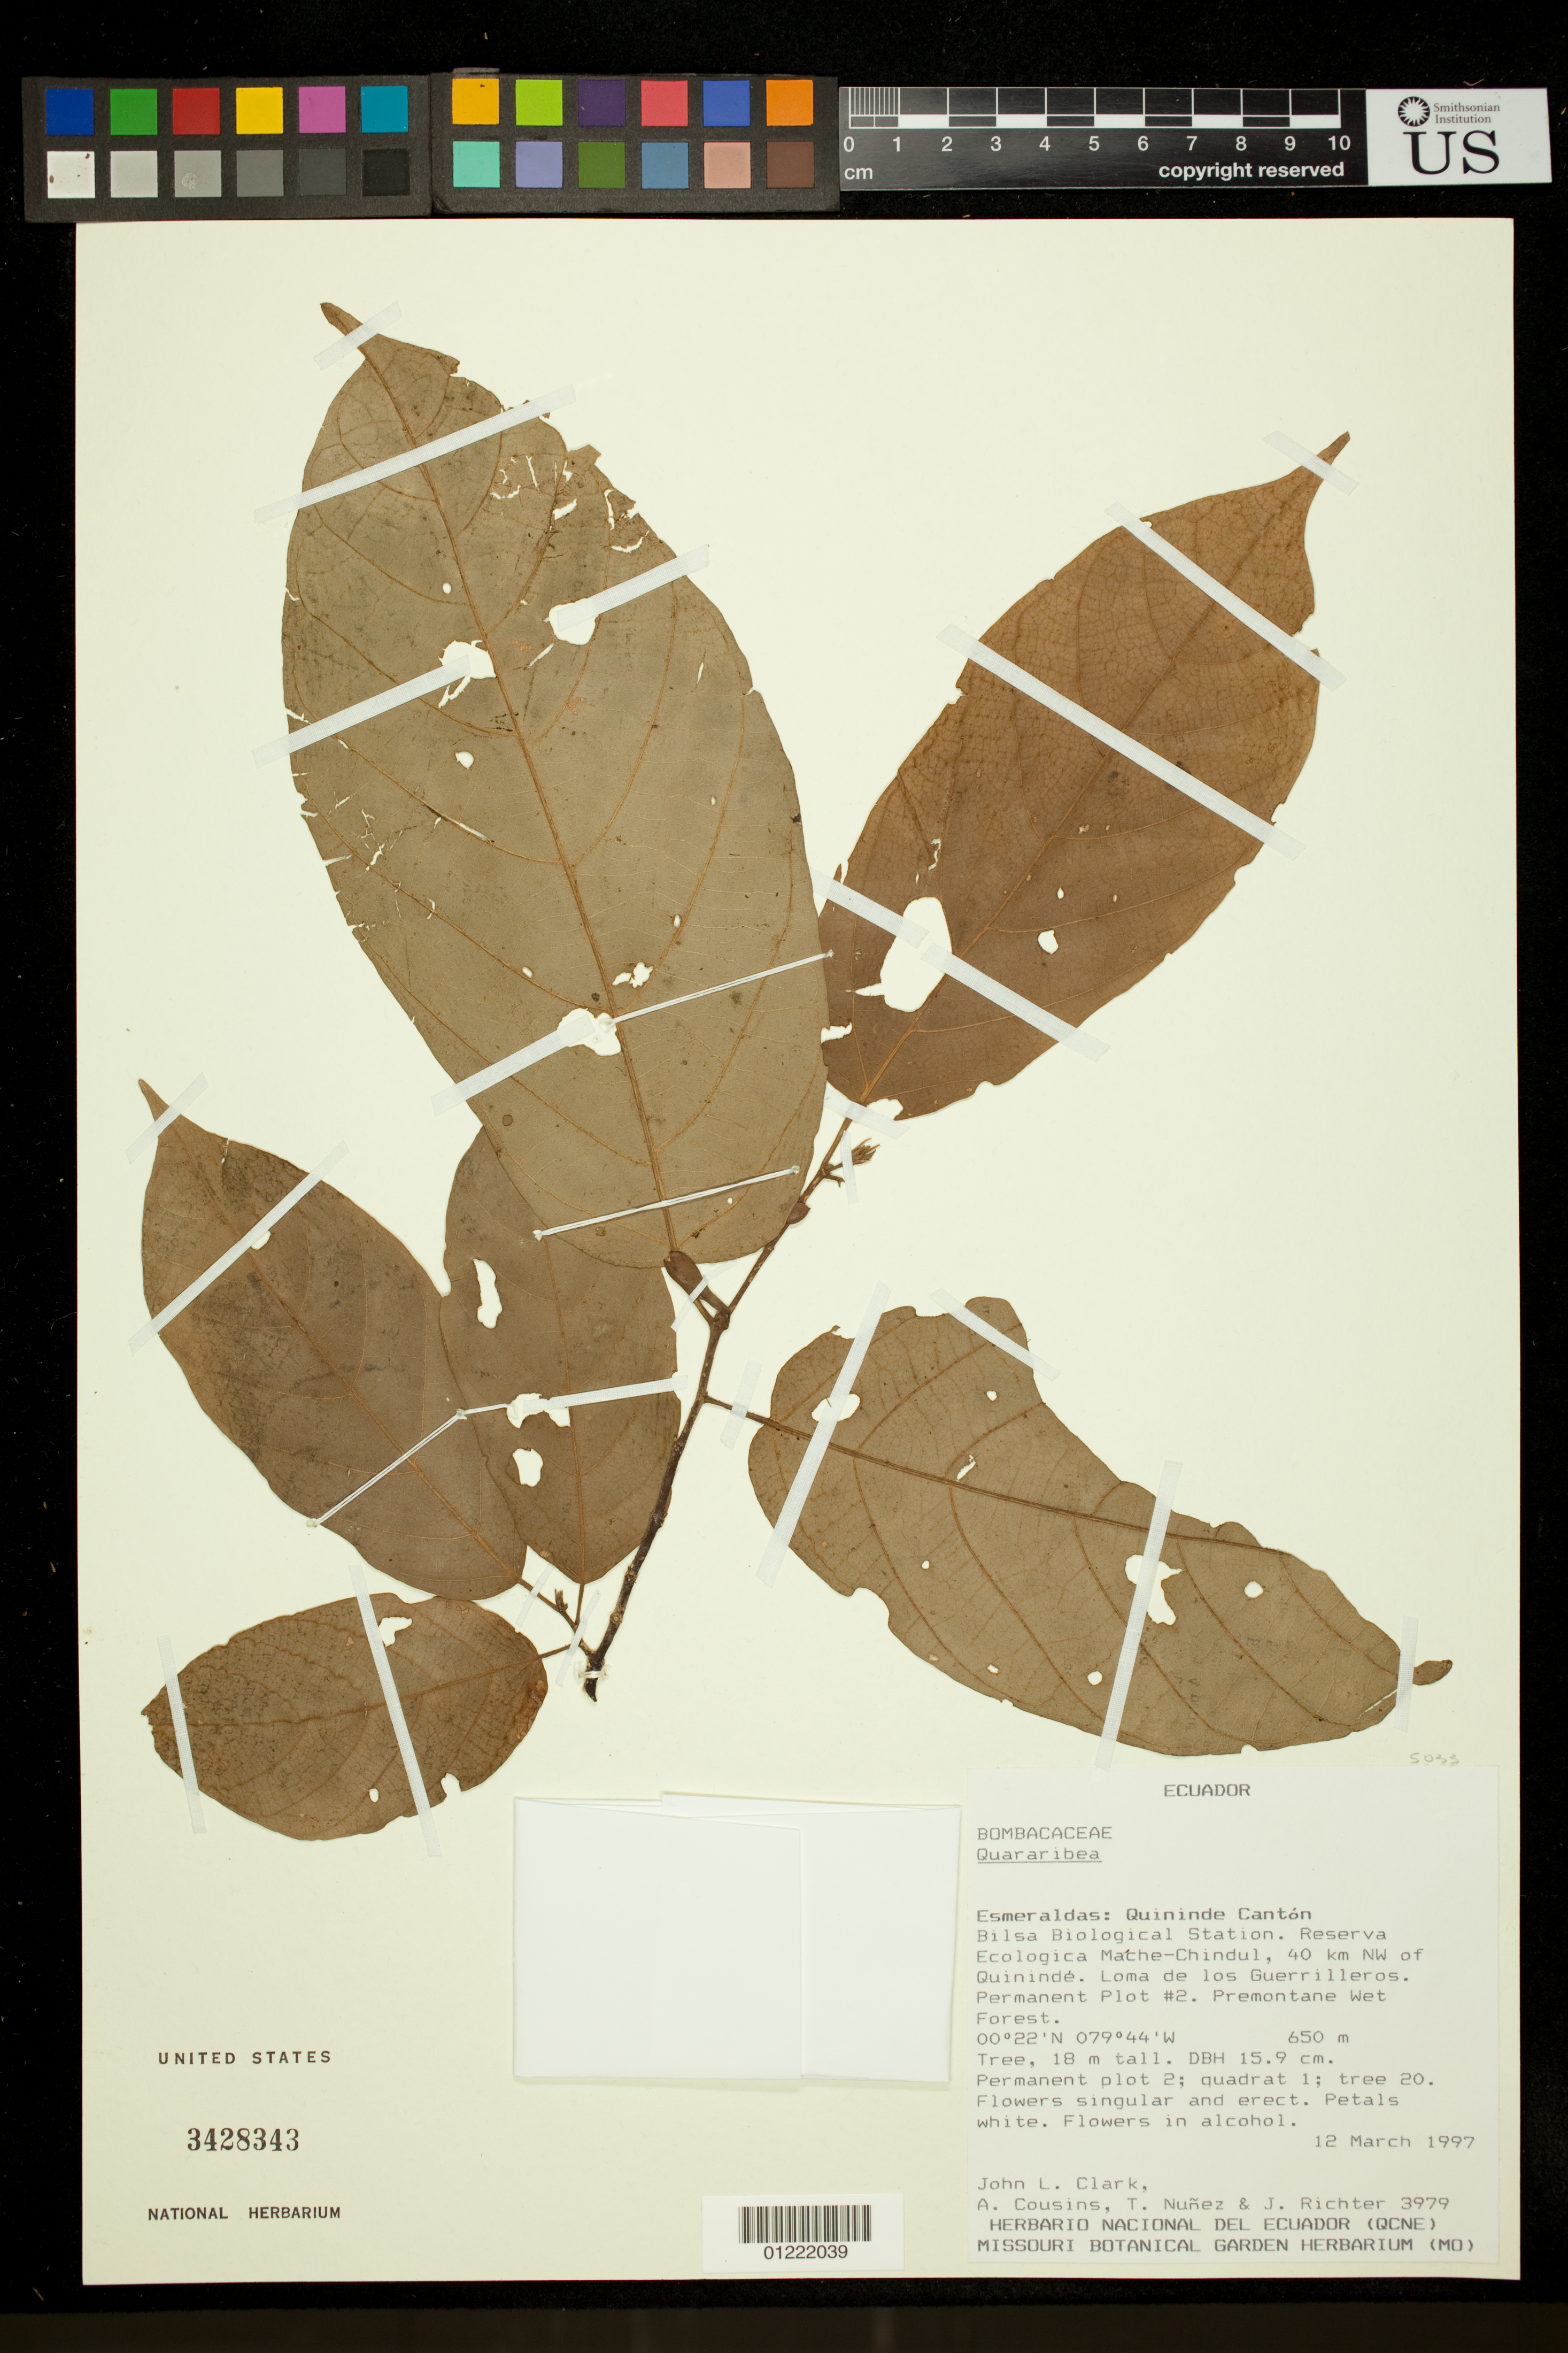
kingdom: Plantae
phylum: Tracheophyta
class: Magnoliopsida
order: Malvales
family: Malvaceae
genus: Quararibea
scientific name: Quararibea casasecae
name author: Fern. Alonso & Castrov.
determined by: Dorr, L. J., (BOT), Smithsonian Institution - National Museum of Natural History (UNITED STATES)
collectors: J. L. Clark, A. Cousins, T. Núñez & J. Richter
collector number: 3979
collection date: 1997-03-12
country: Ecuador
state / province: Esmeraldas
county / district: Quinindé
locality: Bilsa Biological Station. Reserva Ecologica Mathe-Chindul, 40 km NW of Quinindé. Loma de los Guerrilleros. Permanent Plot #2. Premontane Wet Forest.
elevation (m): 650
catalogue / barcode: US 3428343